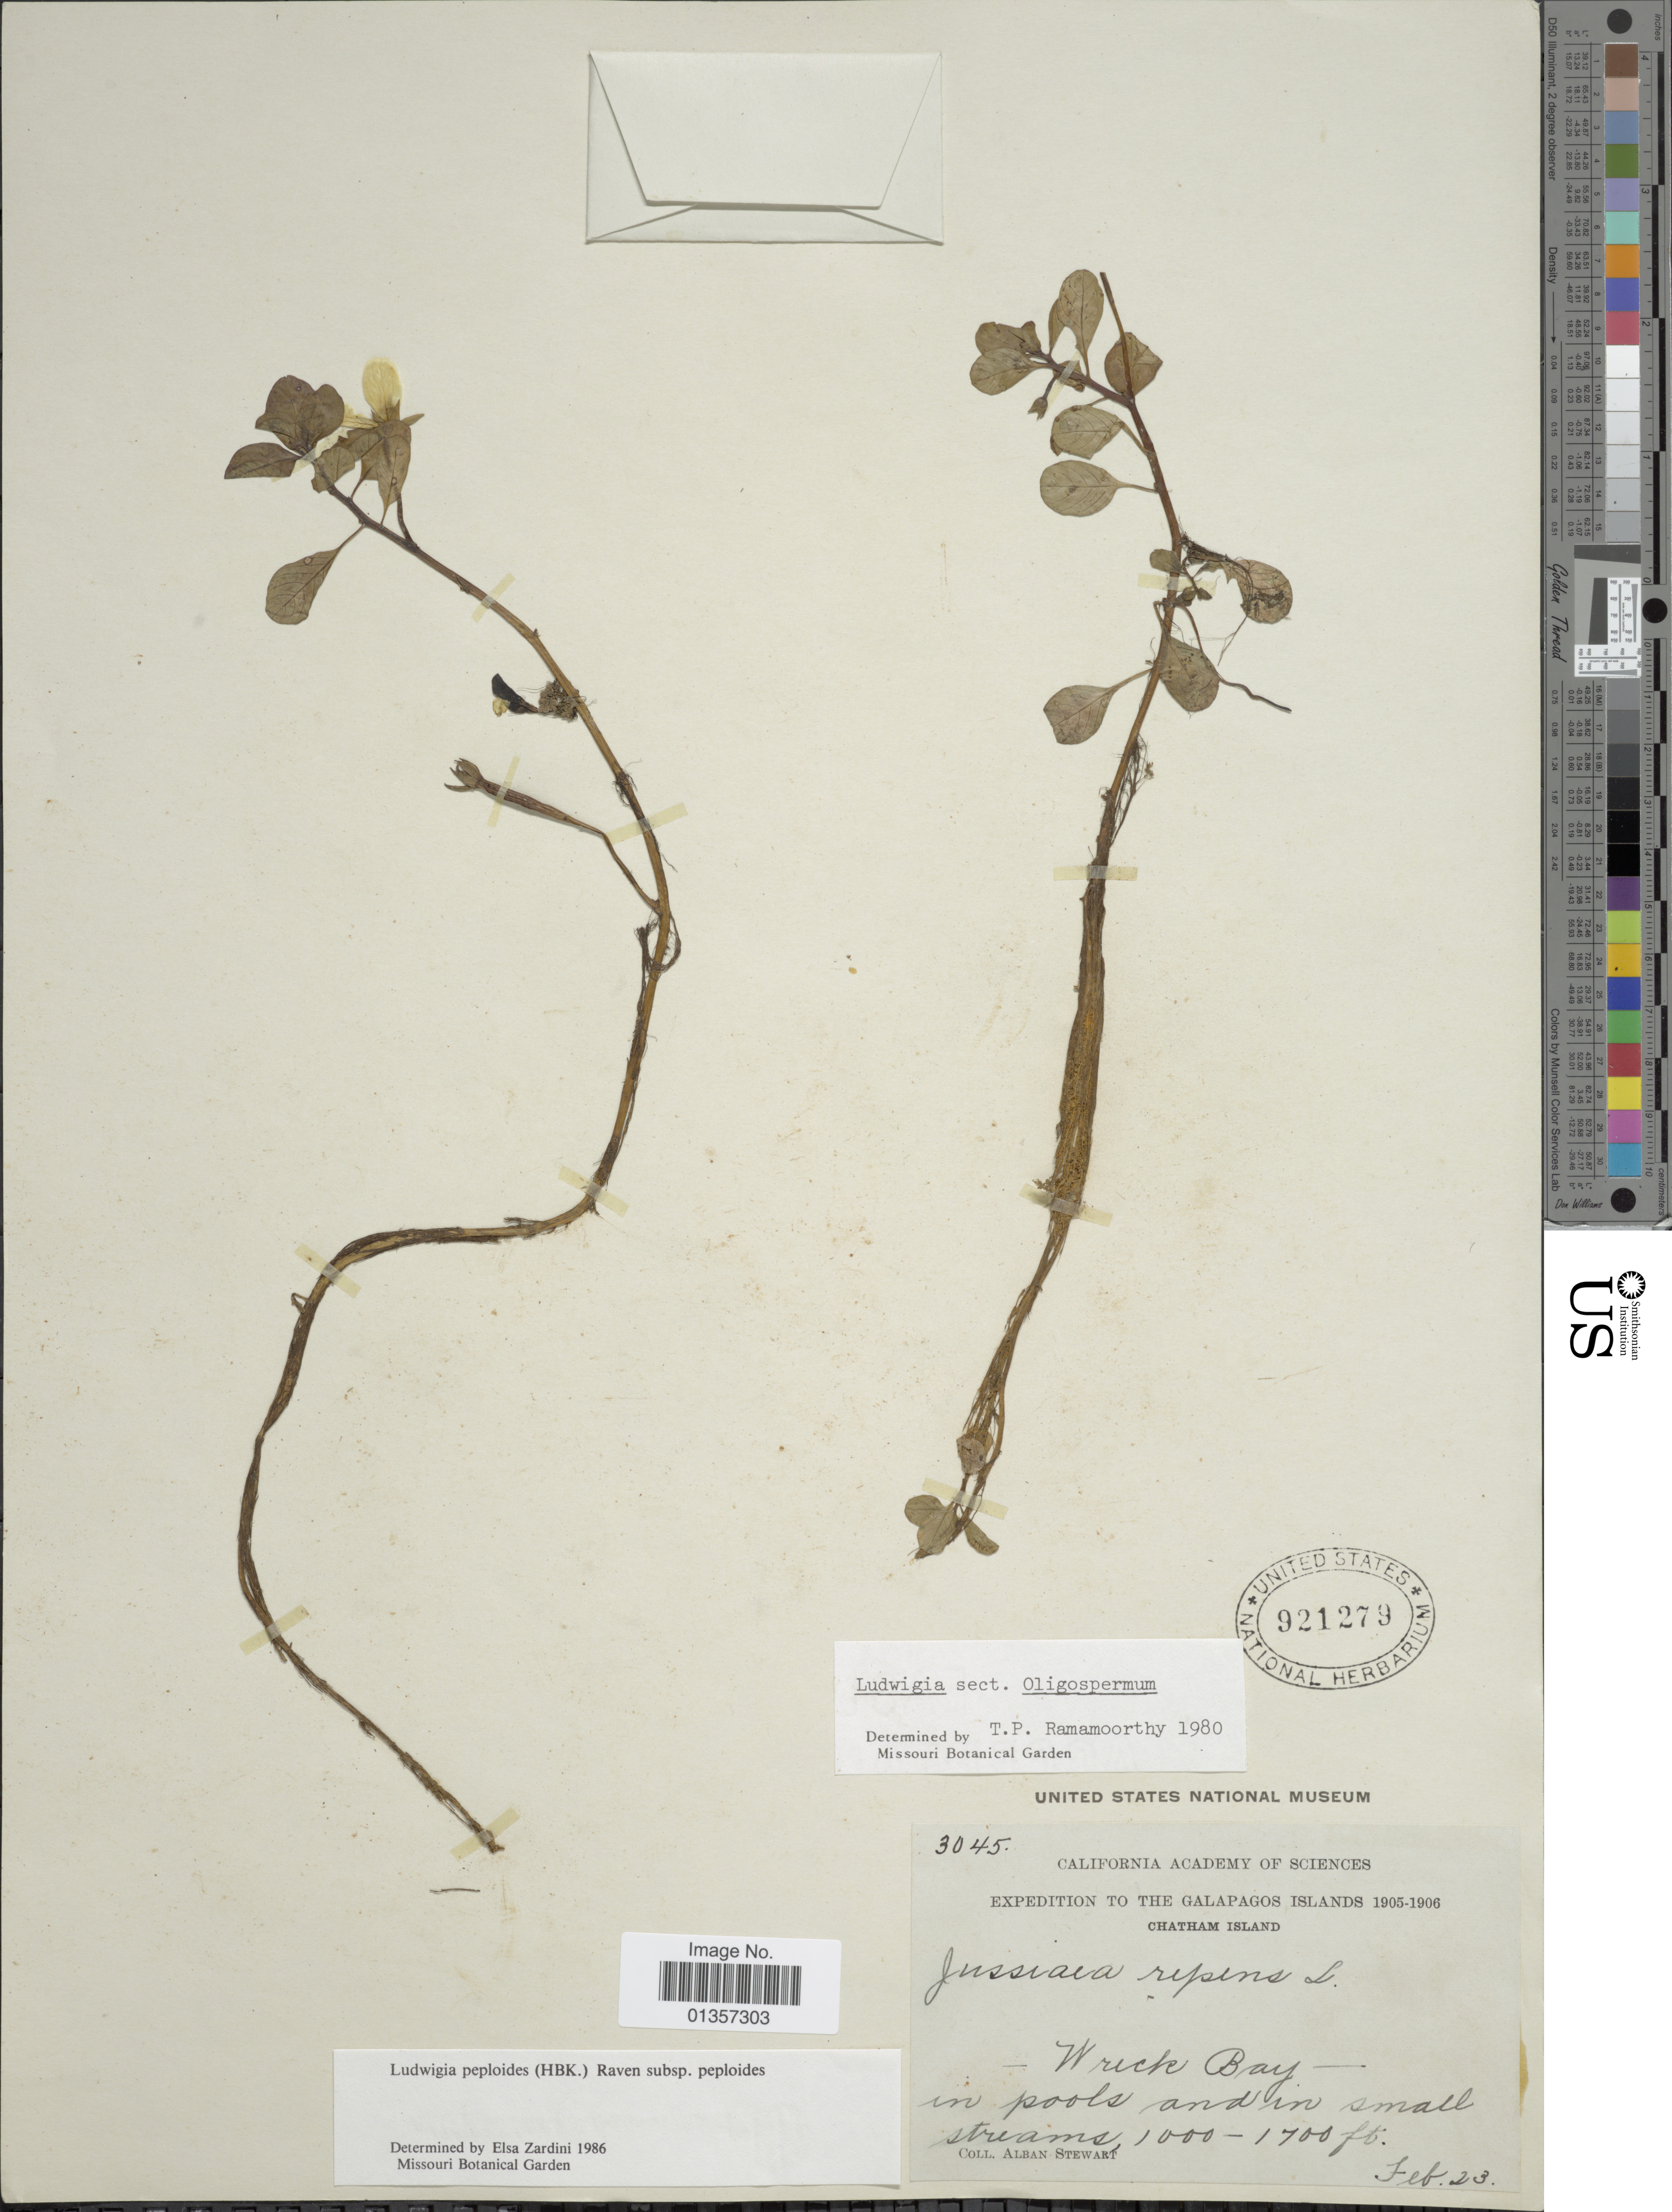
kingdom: Plantae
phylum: Tracheophyta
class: Magnoliopsida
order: Myrtales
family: Onagraceae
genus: Ludwigia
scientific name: Ludwigia peploides subsp. peploides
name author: (Kunth) P.H. Raven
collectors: A. Stewart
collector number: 3045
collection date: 1905-02-23/1906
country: New Zealand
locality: Chatham Island, Wreck Bay, in pools and in small streams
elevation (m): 305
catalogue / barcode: US 921279